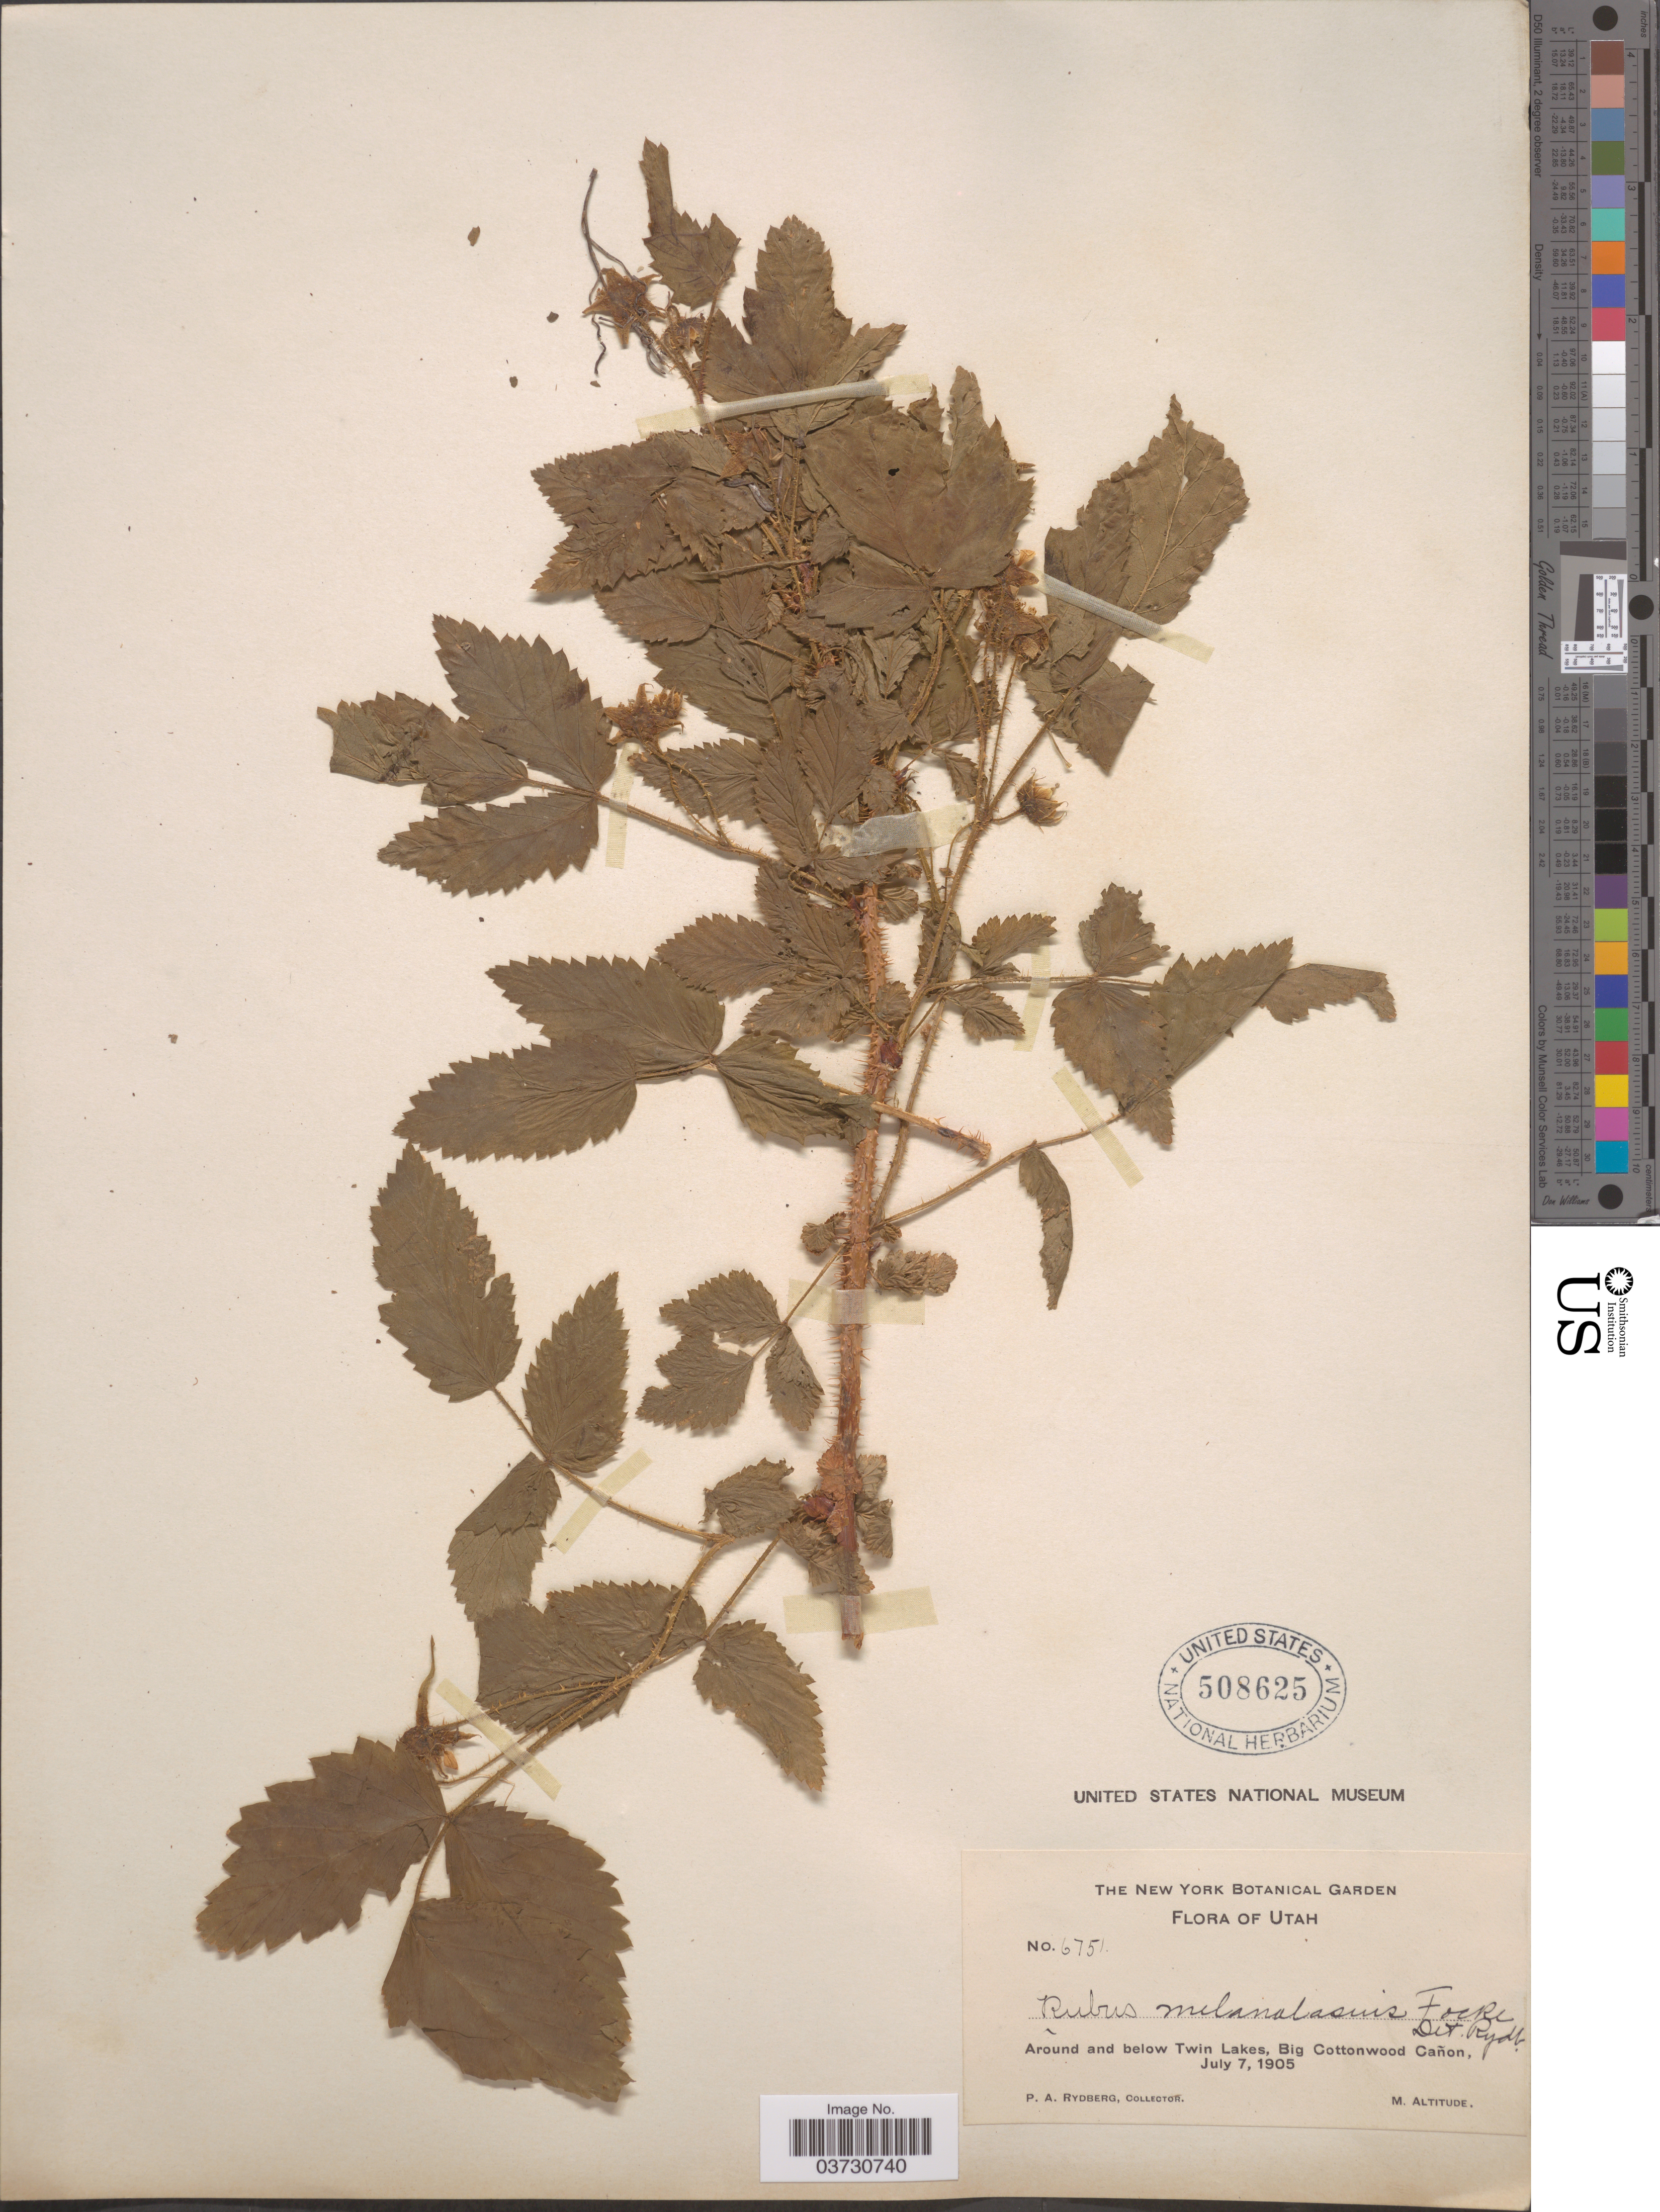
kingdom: Plantae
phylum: Tracheophyta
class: Magnoliopsida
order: Rosales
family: Rosaceae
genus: Rubus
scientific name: Rubus melanolasius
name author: Dieck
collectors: P. A. Rydberg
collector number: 6751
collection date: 1905-07-07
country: United States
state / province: Utah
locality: Around and below Twin Lakes, Big Cottonwood Cañon.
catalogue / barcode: US 508625